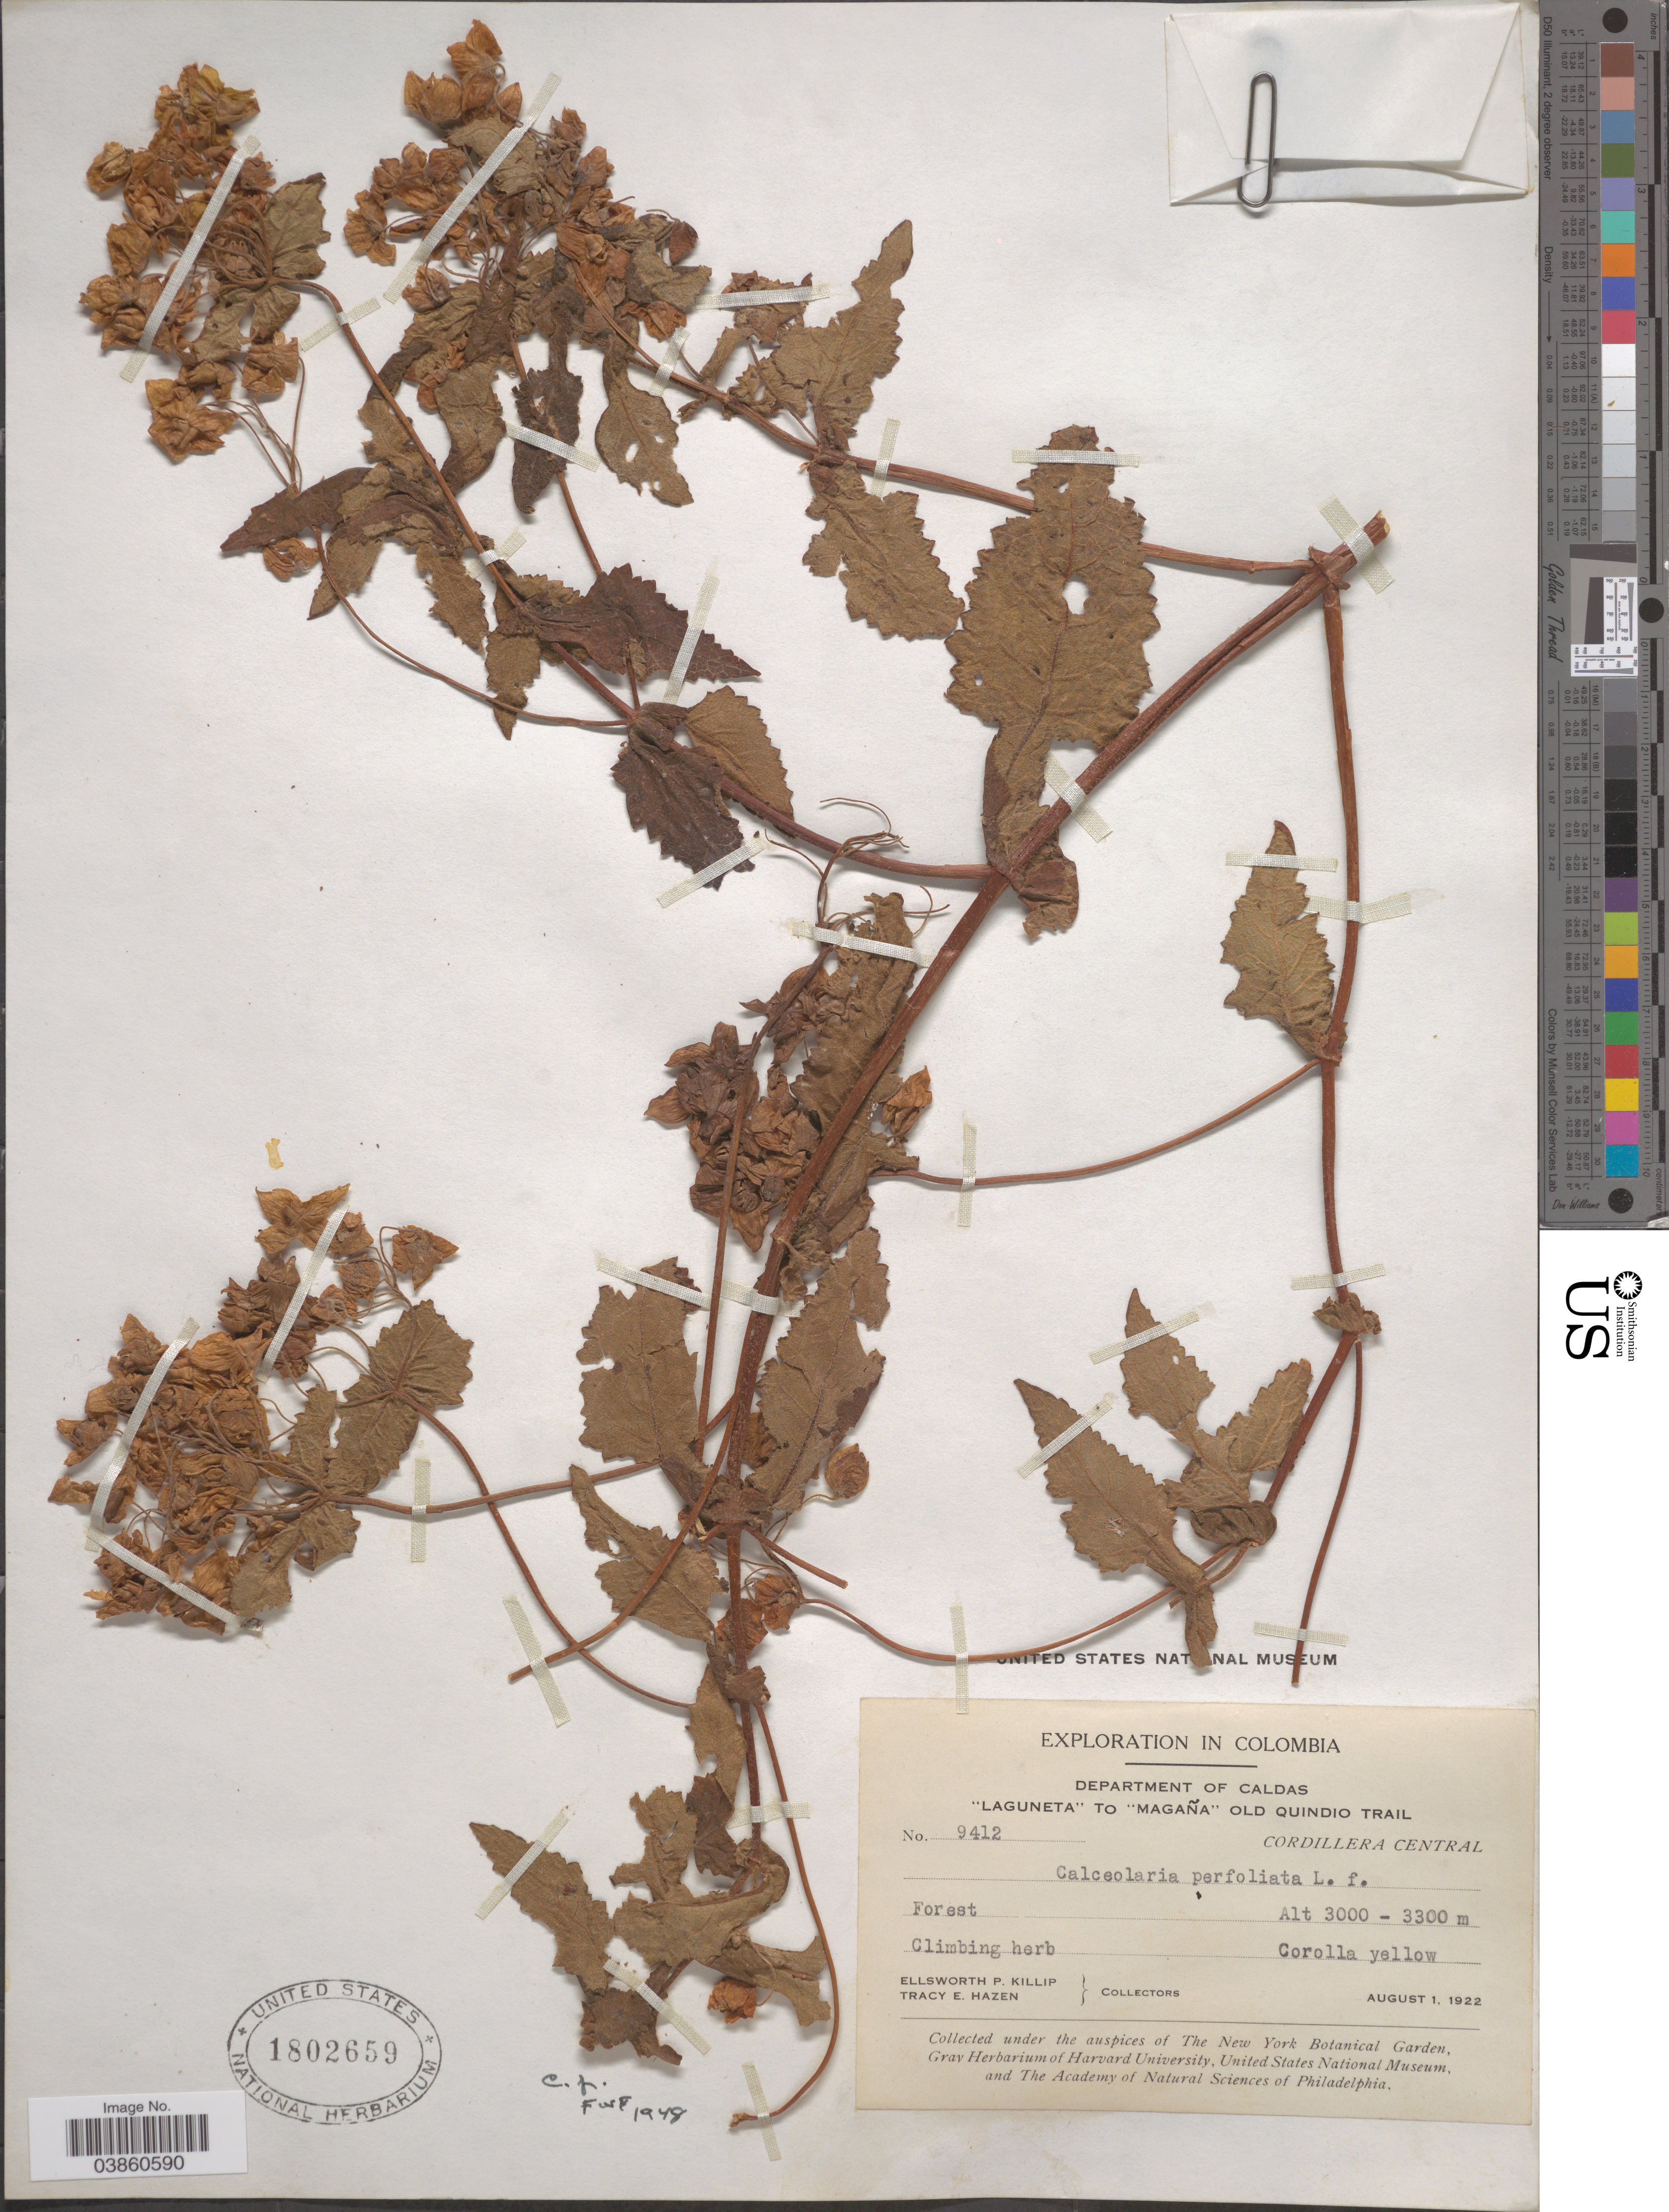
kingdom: Plantae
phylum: Tracheophyta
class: Magnoliopsida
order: Lamiales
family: Calceolariaceae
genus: Calceolaria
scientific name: Calceolaria perfoliata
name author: L. f.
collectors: E. P. Killip & T. E. Hazen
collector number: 9412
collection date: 1922-08-01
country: Colombia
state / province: Caldas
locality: Department of Caldas "Laguneta" to "Magaña"Old Quindio Trail. Cordillera Central.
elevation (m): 3000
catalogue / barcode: US 1802659